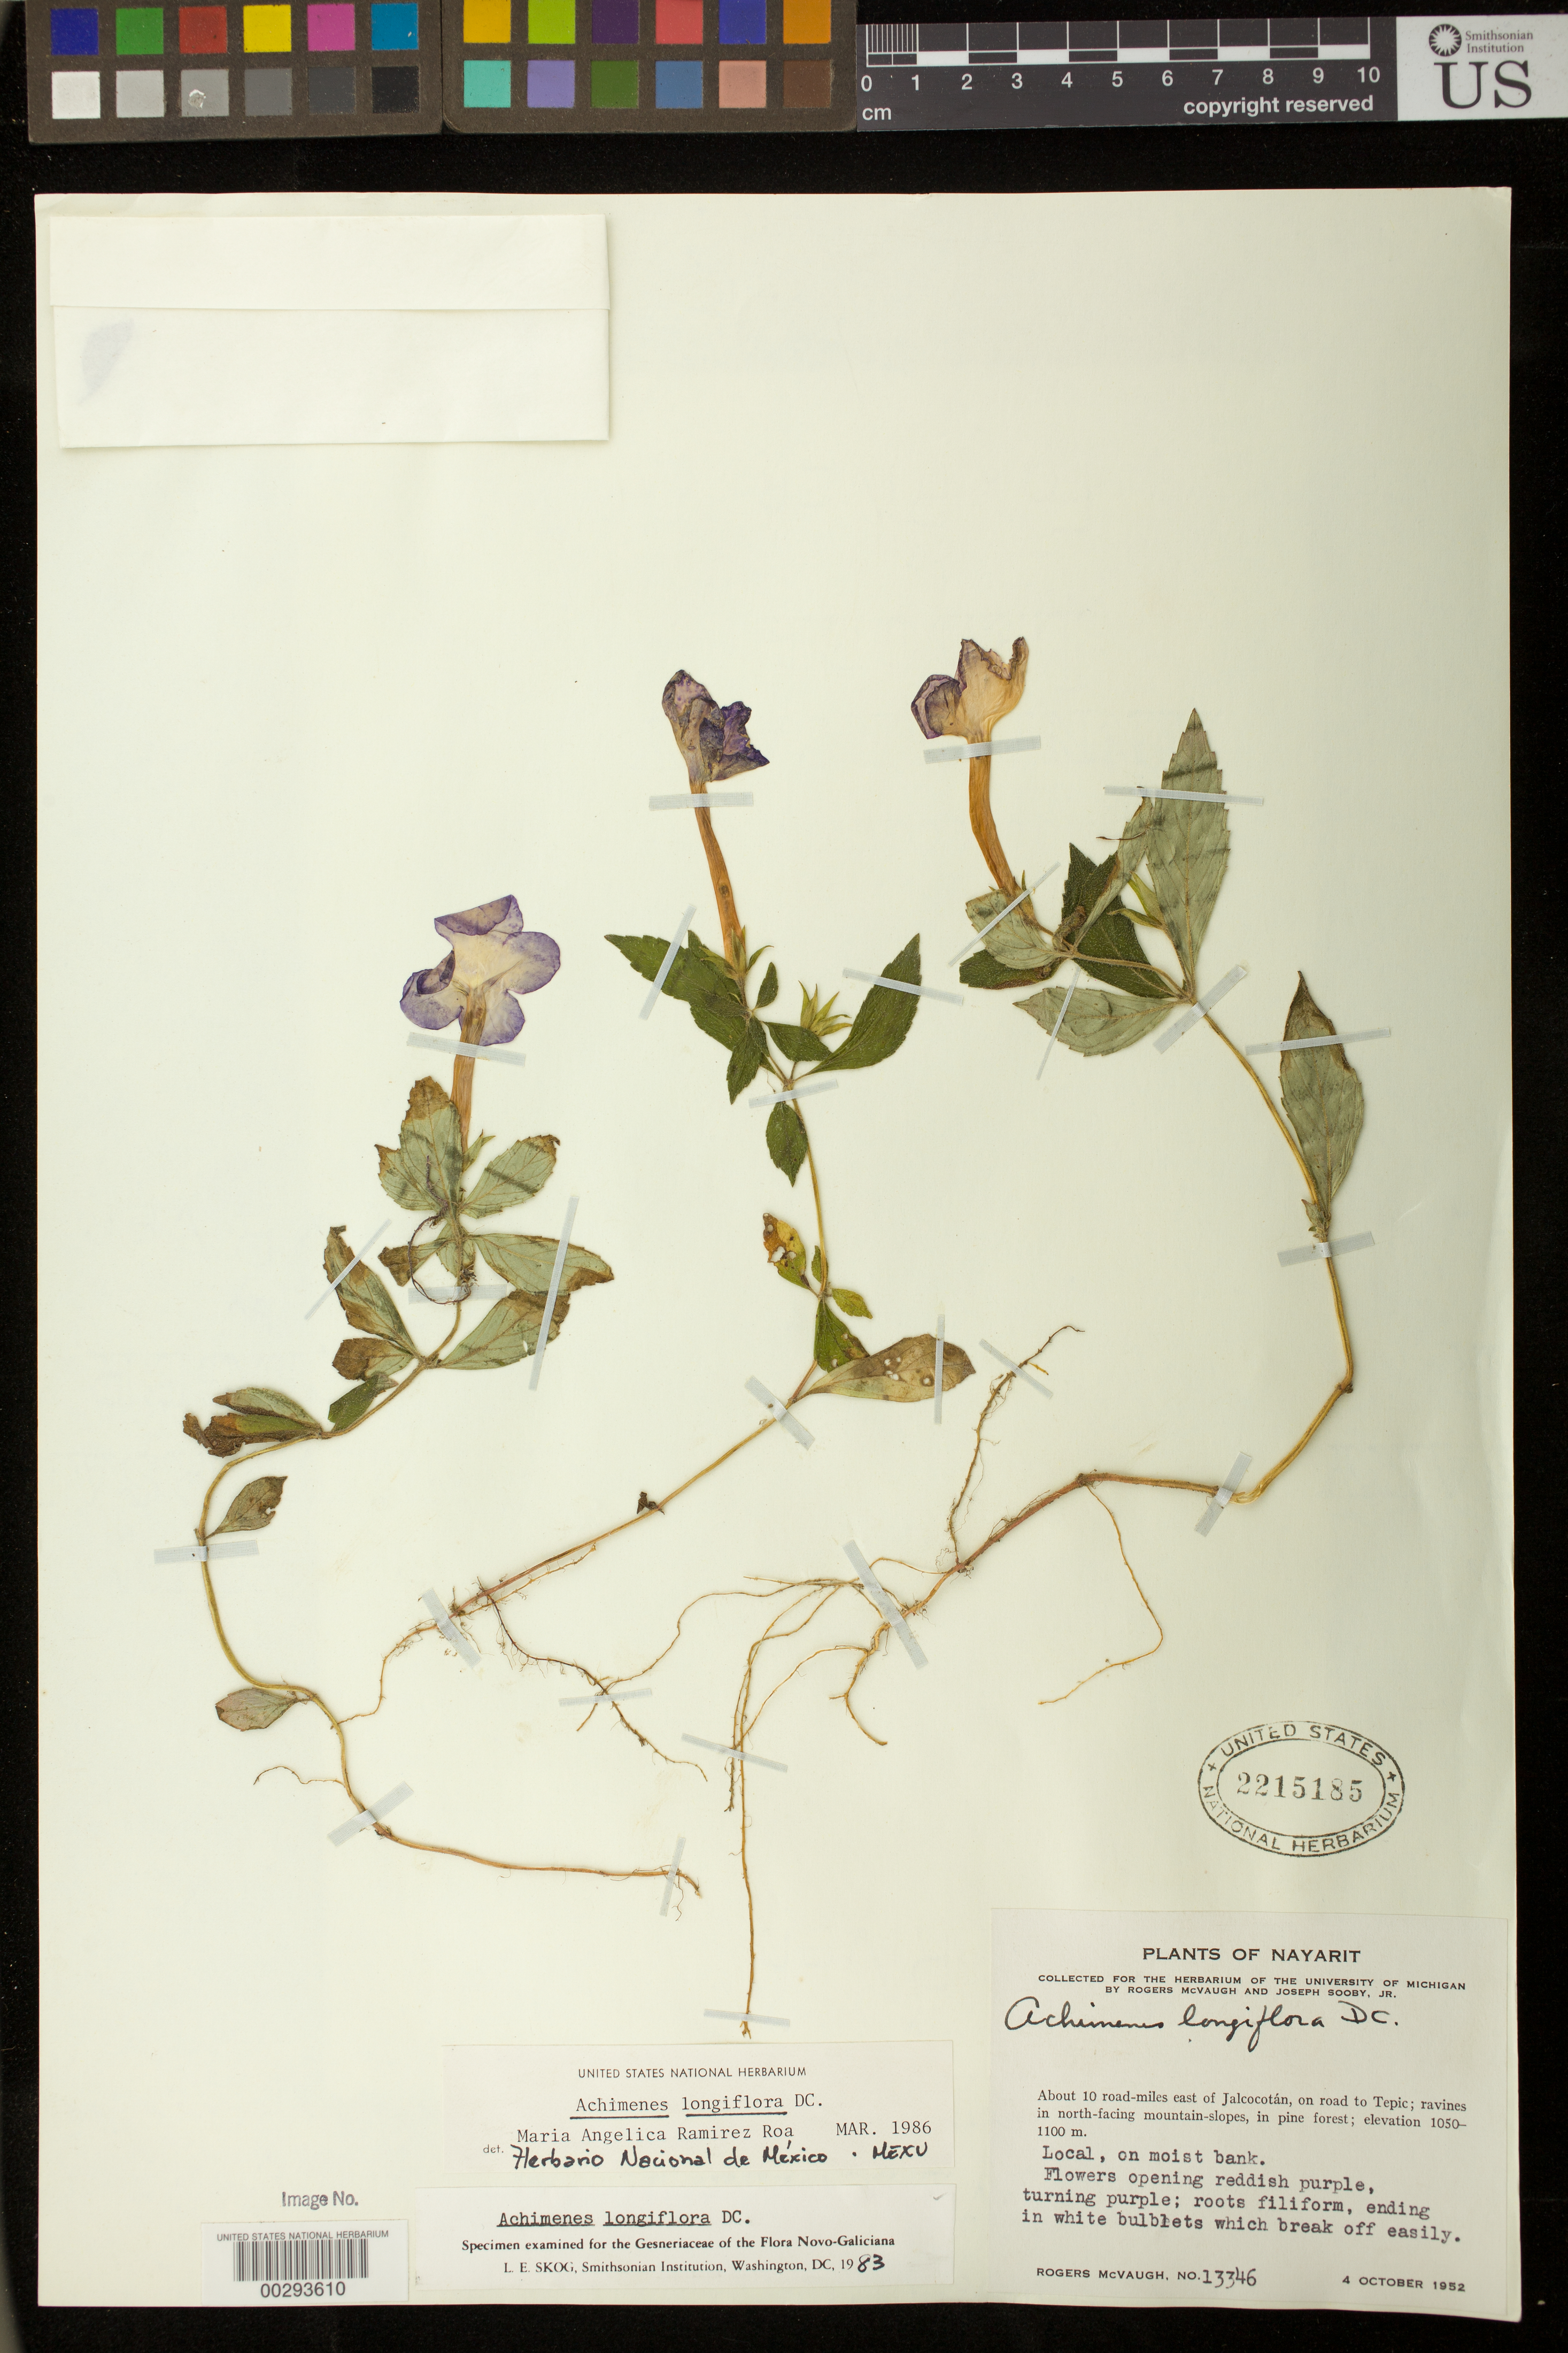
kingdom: Plantae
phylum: Tracheophyta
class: Magnoliopsida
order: Lamiales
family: Gesneriaceae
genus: Achimenes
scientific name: Achimenes longiflora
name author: DC.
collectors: R. McVaugh & J. Sooby Jr.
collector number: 13346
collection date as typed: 04 Oct 1952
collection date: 1952-10-04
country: Mexico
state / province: Nayarit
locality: About 10 road-mi E of Jalcocotan, on road to Tepic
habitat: Local, on moist bank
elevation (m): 1050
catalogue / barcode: US 2215185